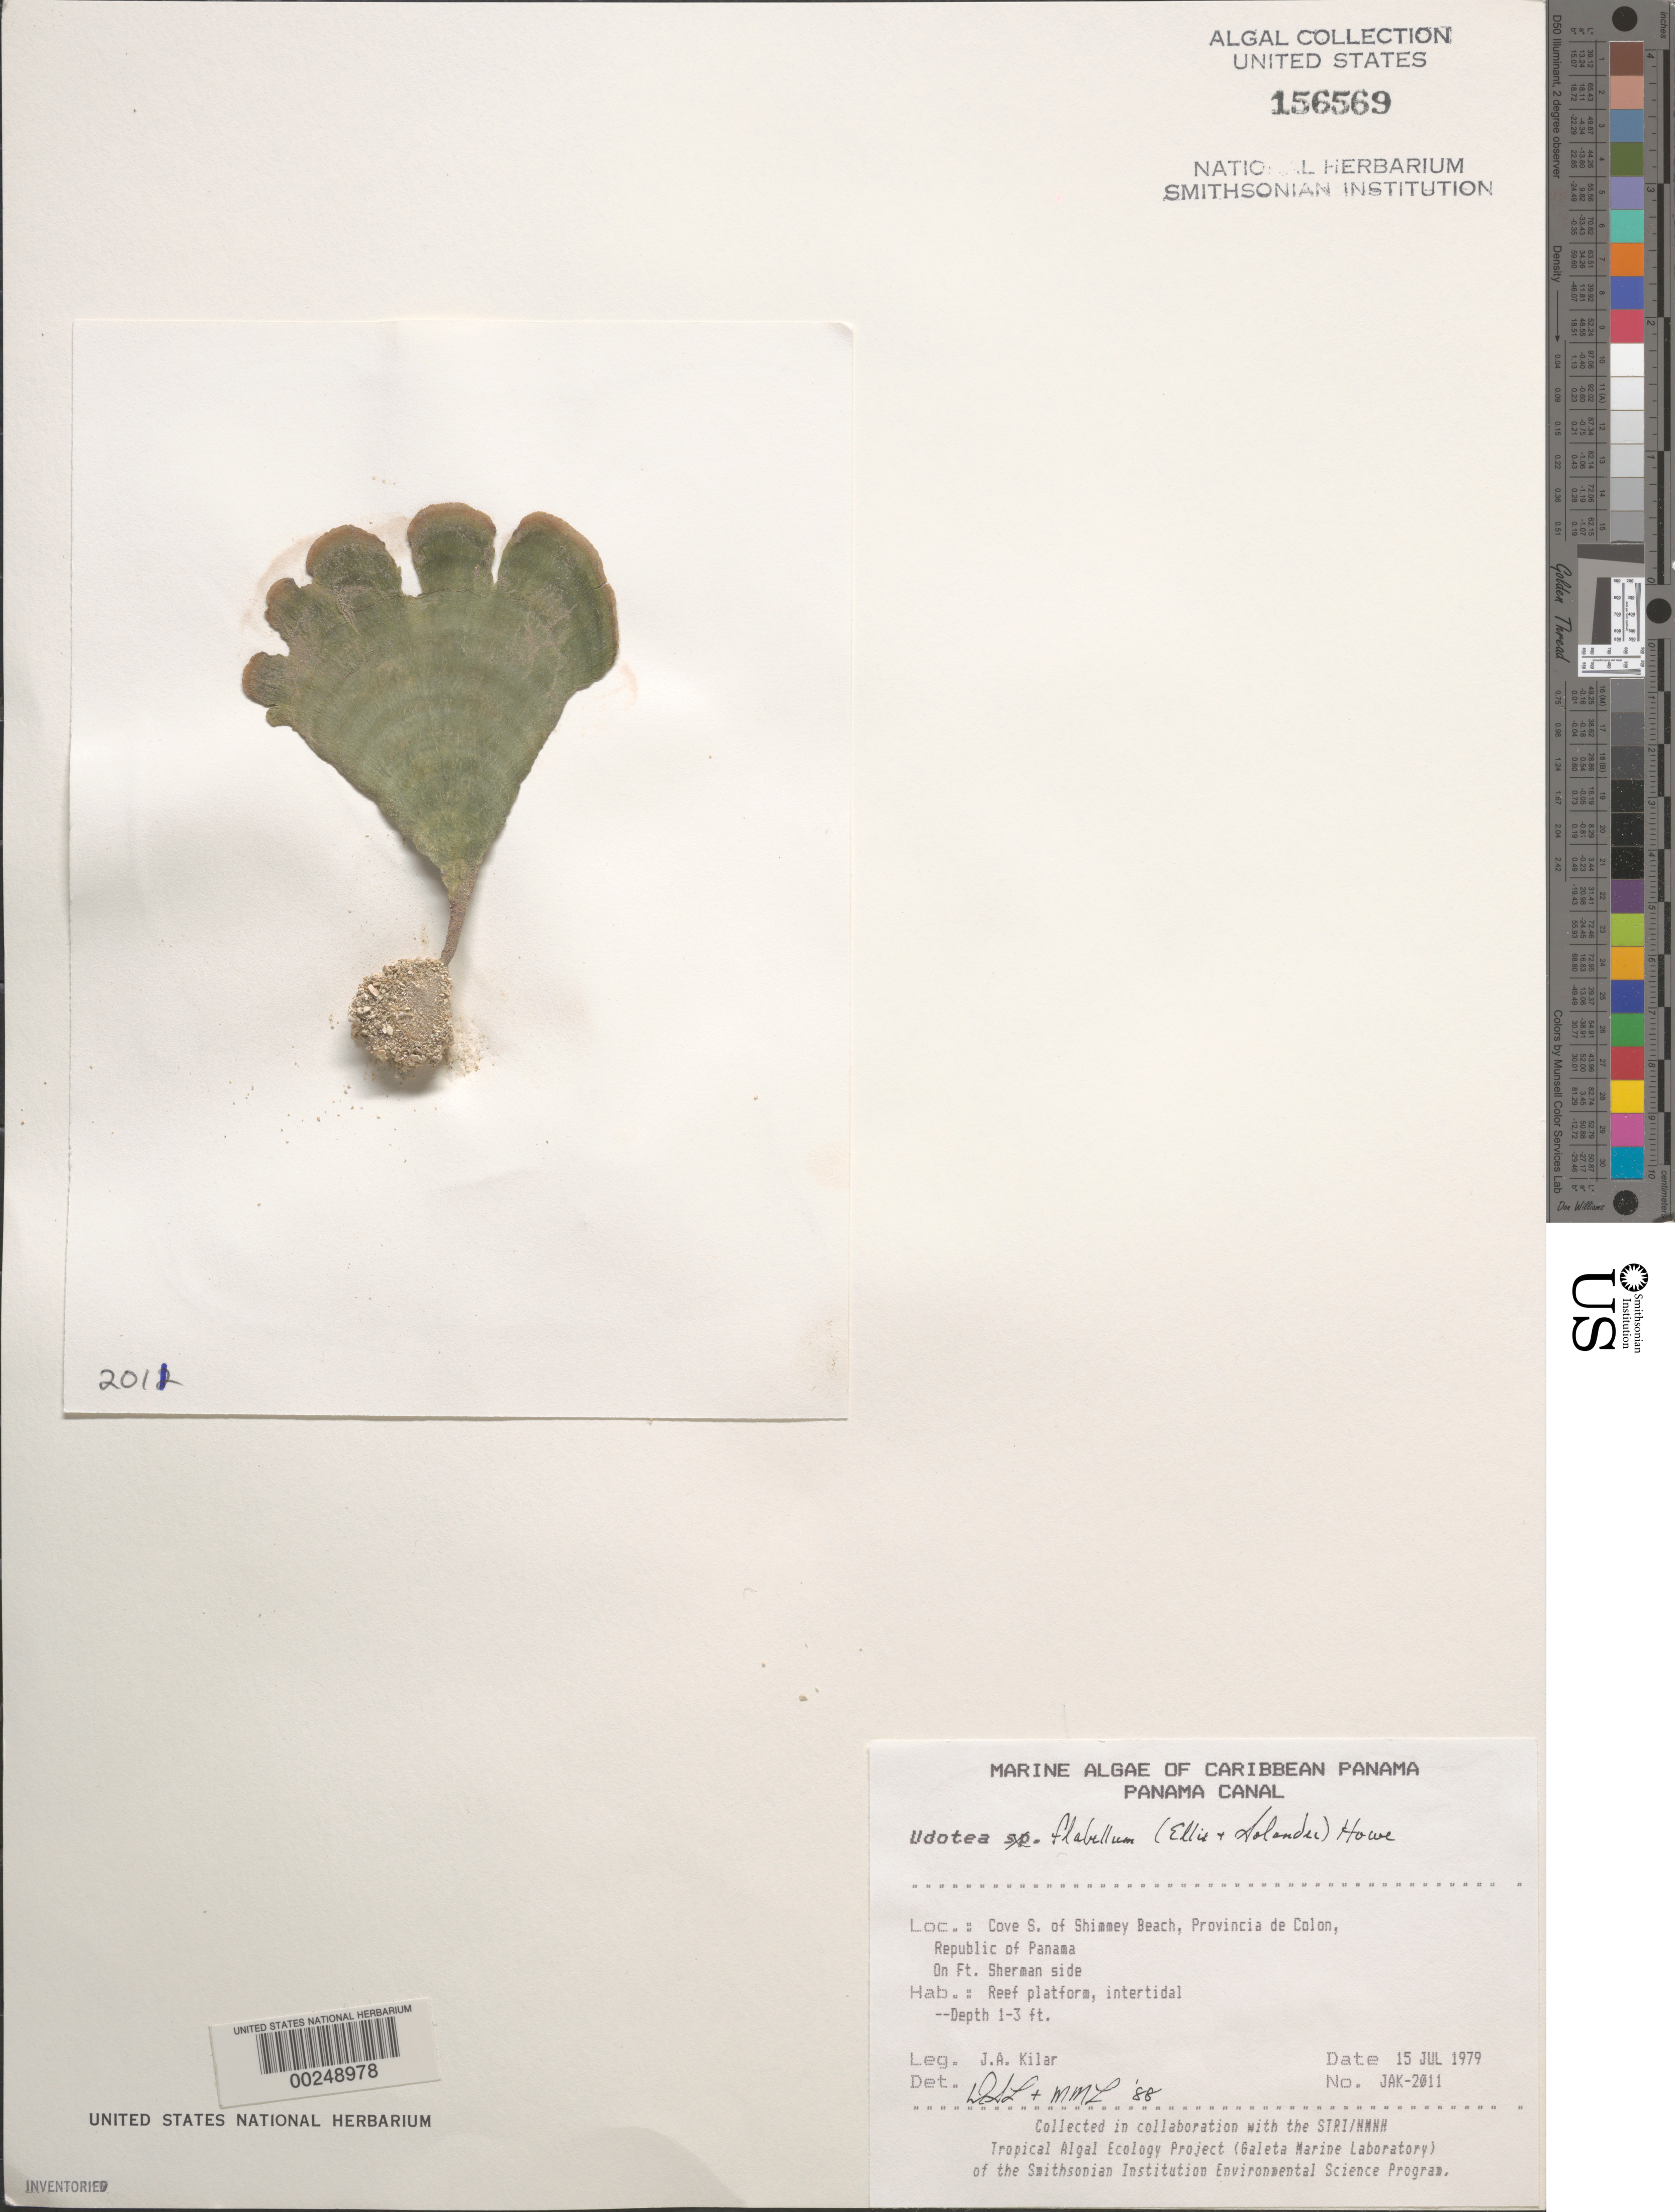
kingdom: Plantae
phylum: Chlorophyta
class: Ulvophyceae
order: Bryopsidales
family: Udoteaceae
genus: Udotea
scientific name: Udotea flabellum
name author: (J. Ellis & Sol.) M. Howe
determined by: Littler, D. S.; Littler, M. M.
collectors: J. A. Kilar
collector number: JAK-2011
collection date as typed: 15 Jul 1979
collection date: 1979-07-15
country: Panama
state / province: Colón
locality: Cove south of Shimmey Beach, Fort Sherman side, Panama Canal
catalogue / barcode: US 156569